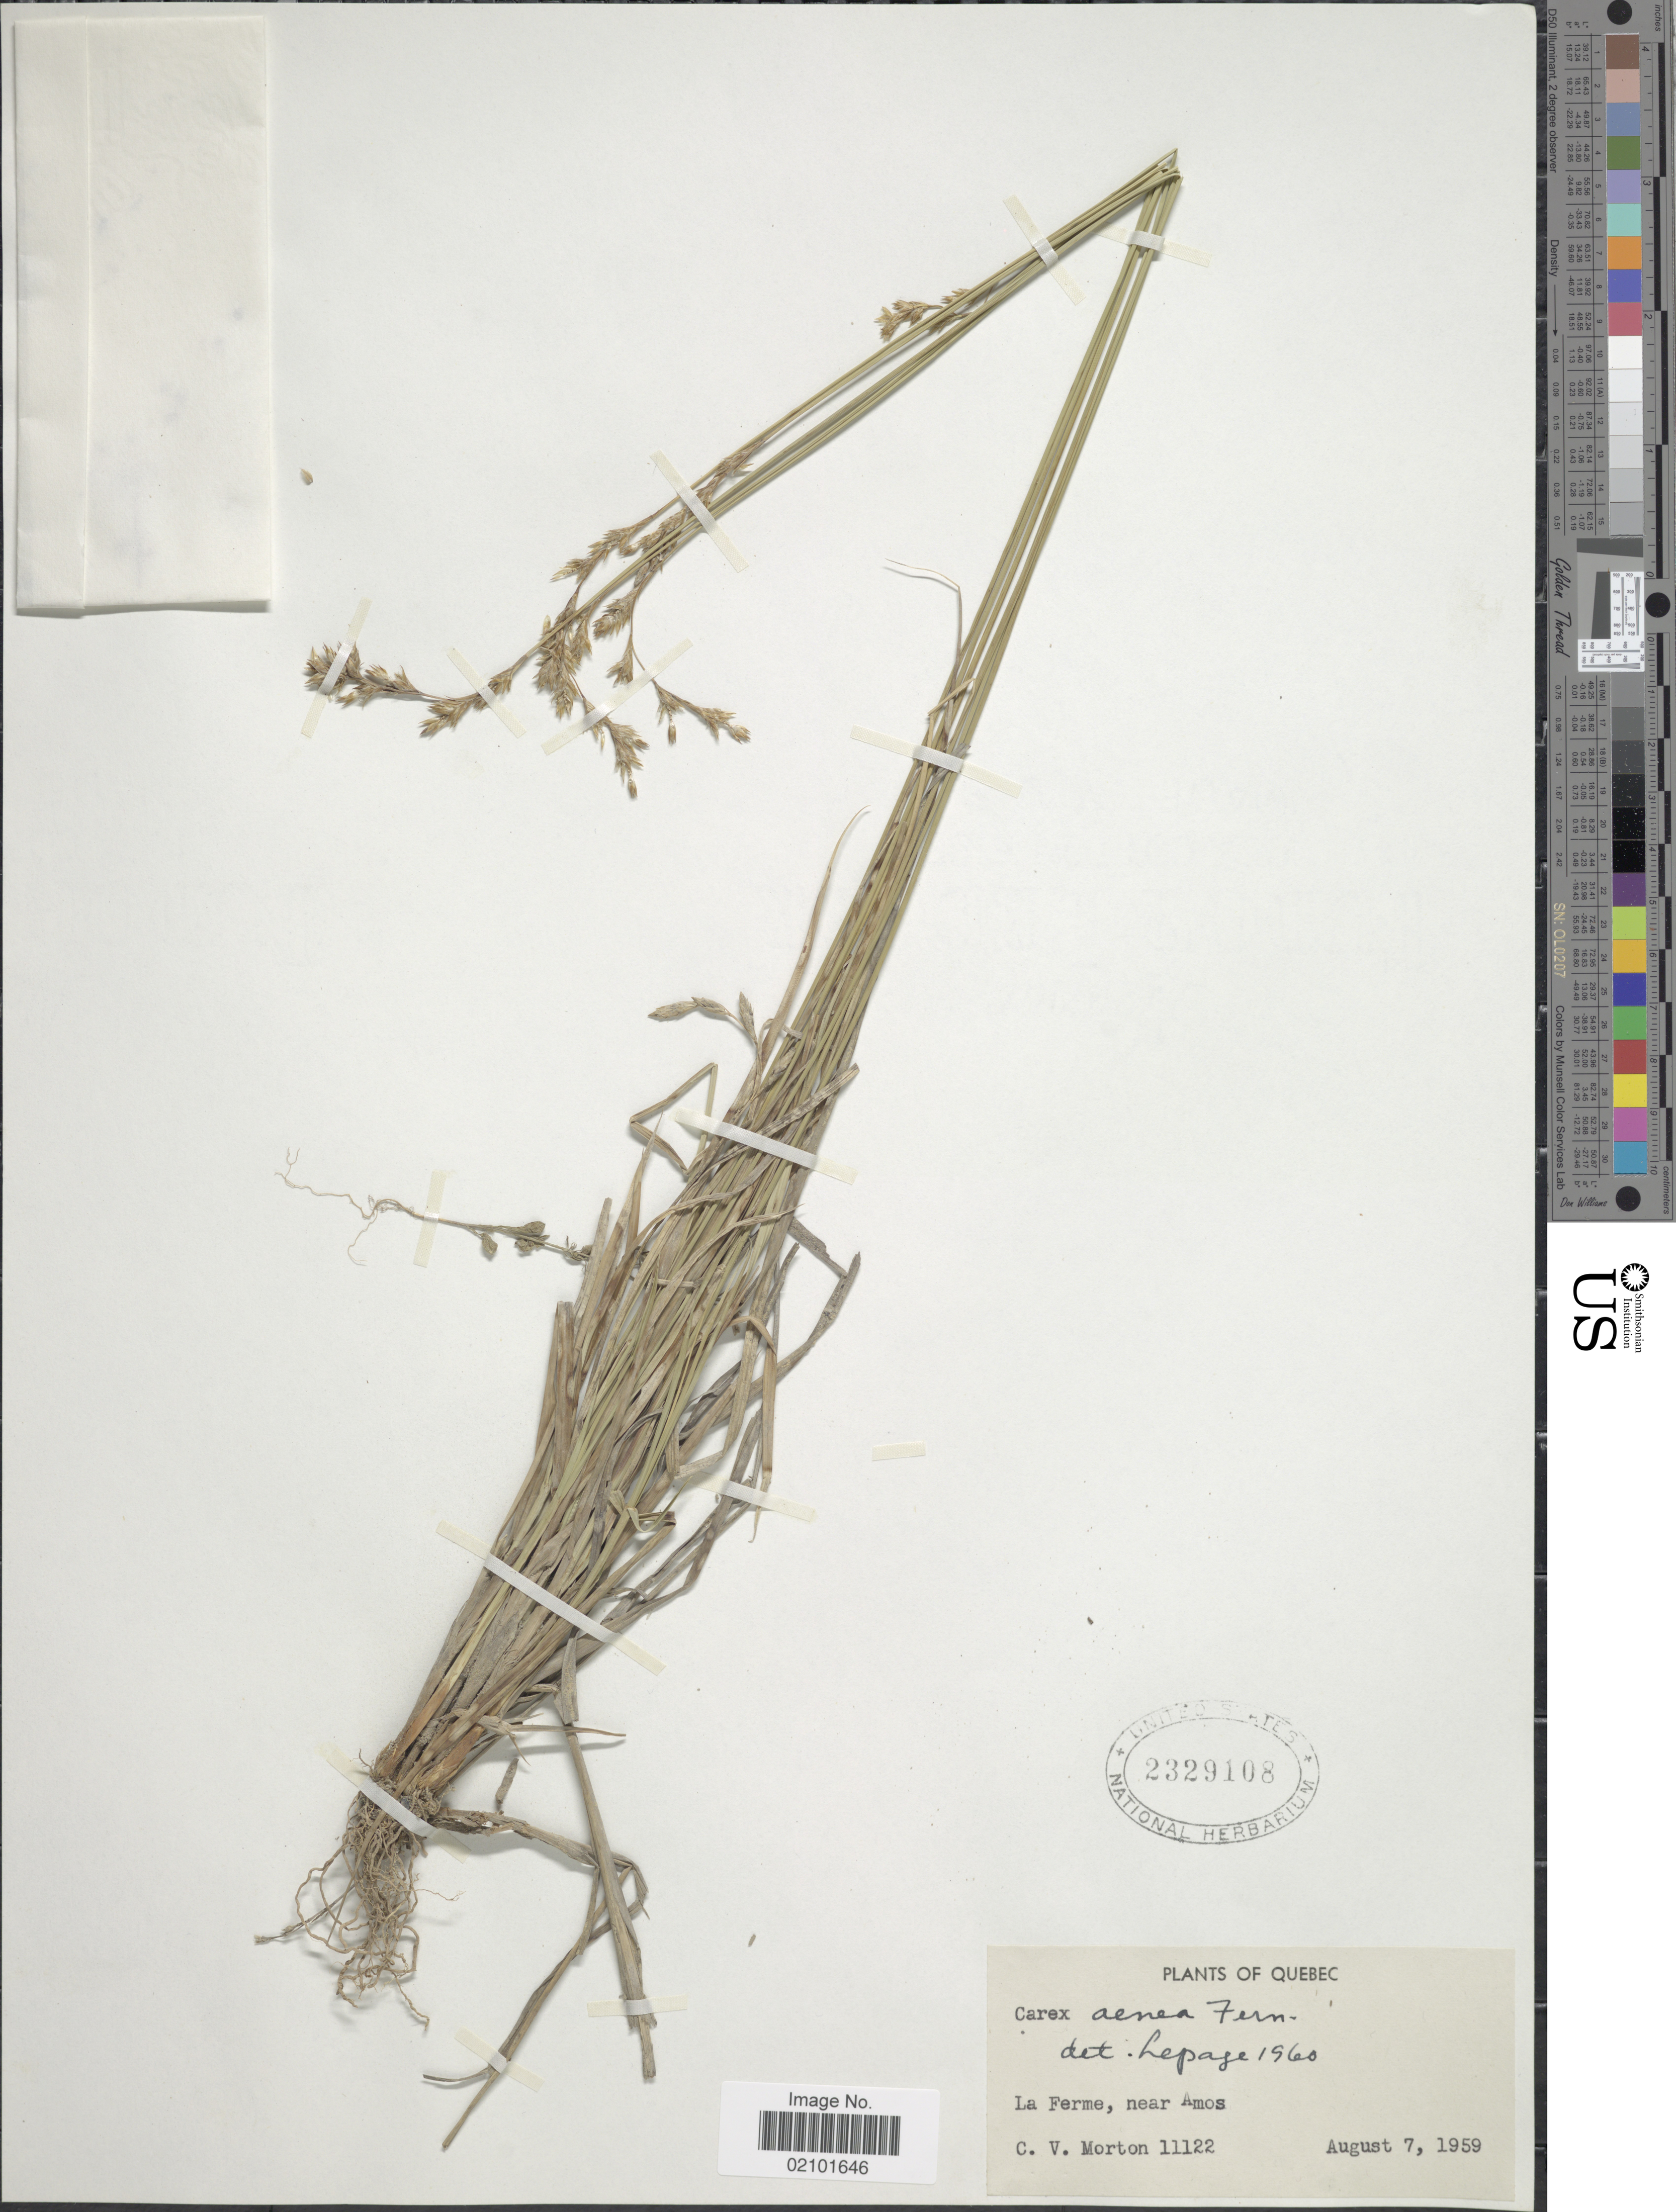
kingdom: Plantae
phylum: Tracheophyta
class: Liliopsida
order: Poales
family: Cyperaceae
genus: Carex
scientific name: Carex foenea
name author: Willd.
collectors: C. V. Morton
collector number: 11122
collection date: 1959-08-07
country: Canada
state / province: Quebec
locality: La Ferme, near Amos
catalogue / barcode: US 2329108